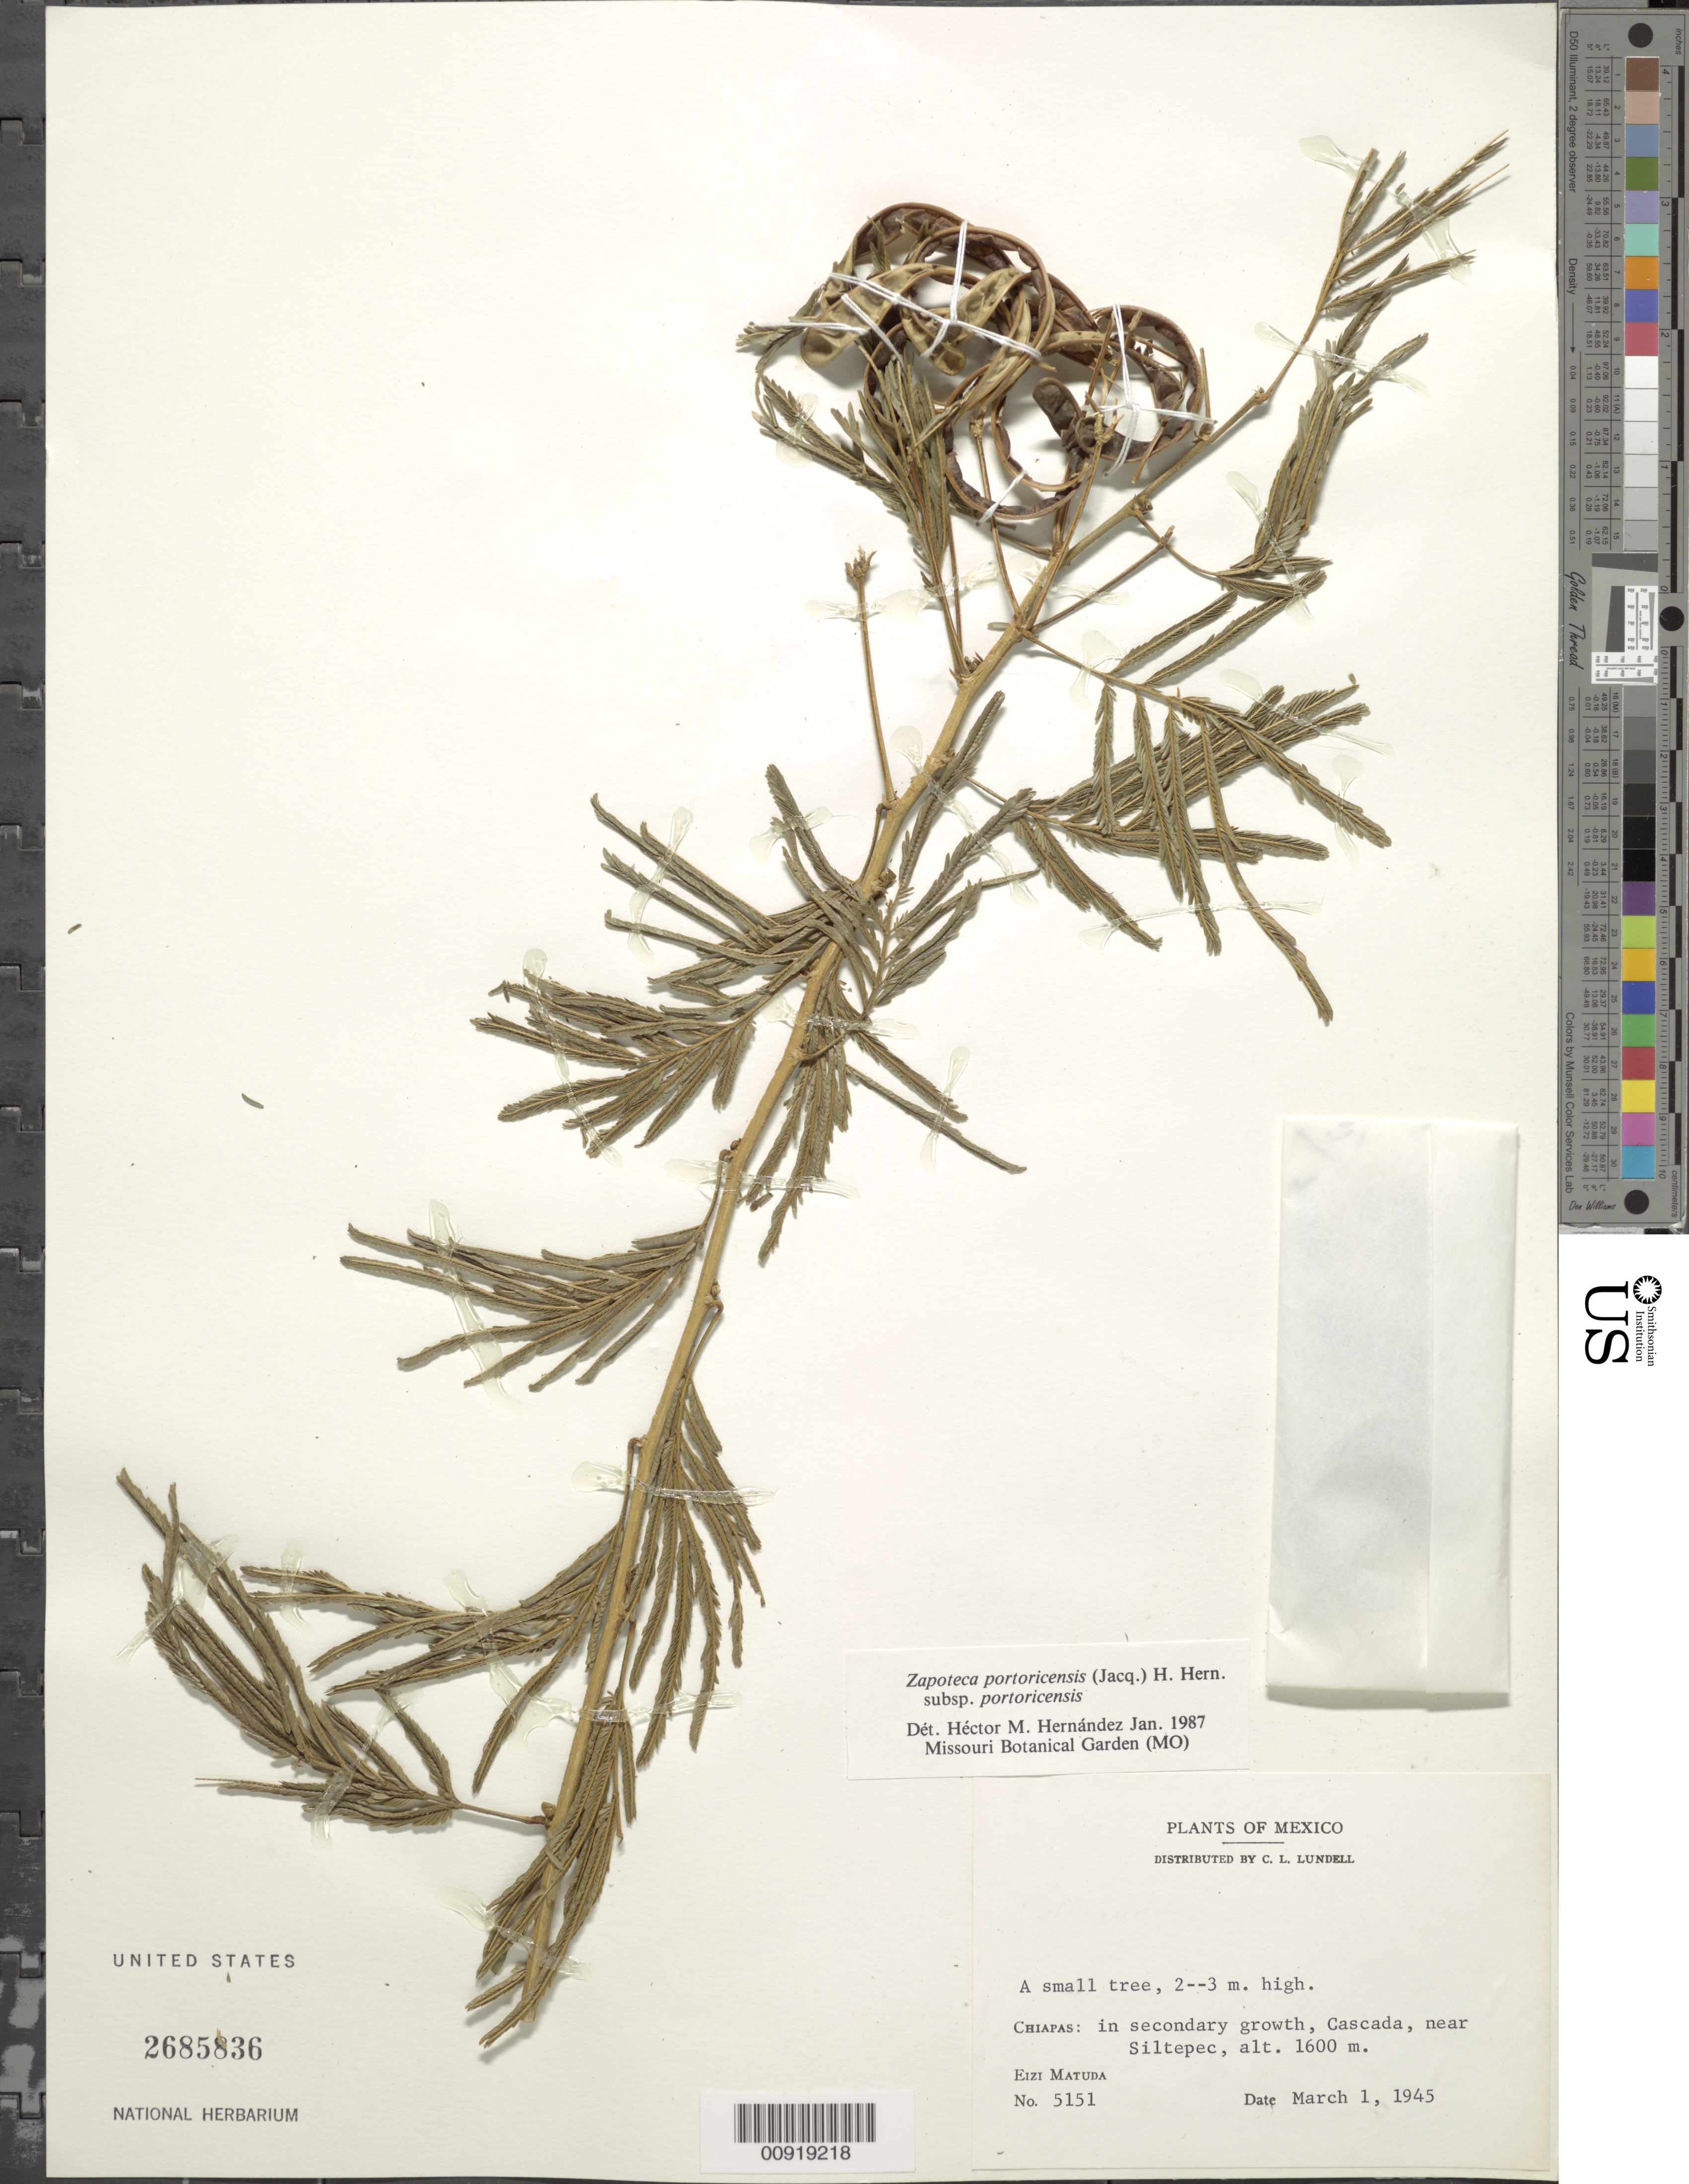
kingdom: Plantae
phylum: Tracheophyta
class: Magnoliopsida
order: Fabales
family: Fabaceae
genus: Zapoteca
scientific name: Zapoteca portoricensis subsp. portoricensis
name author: (Jacq.) H.M. Hern.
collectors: E. Matuda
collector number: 5151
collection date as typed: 01 Mar 1945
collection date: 1945-03-01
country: Mexico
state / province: Chiapas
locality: Chiapas: Cascada, near Siltepec.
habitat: In secondary growth.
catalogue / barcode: US 2685836